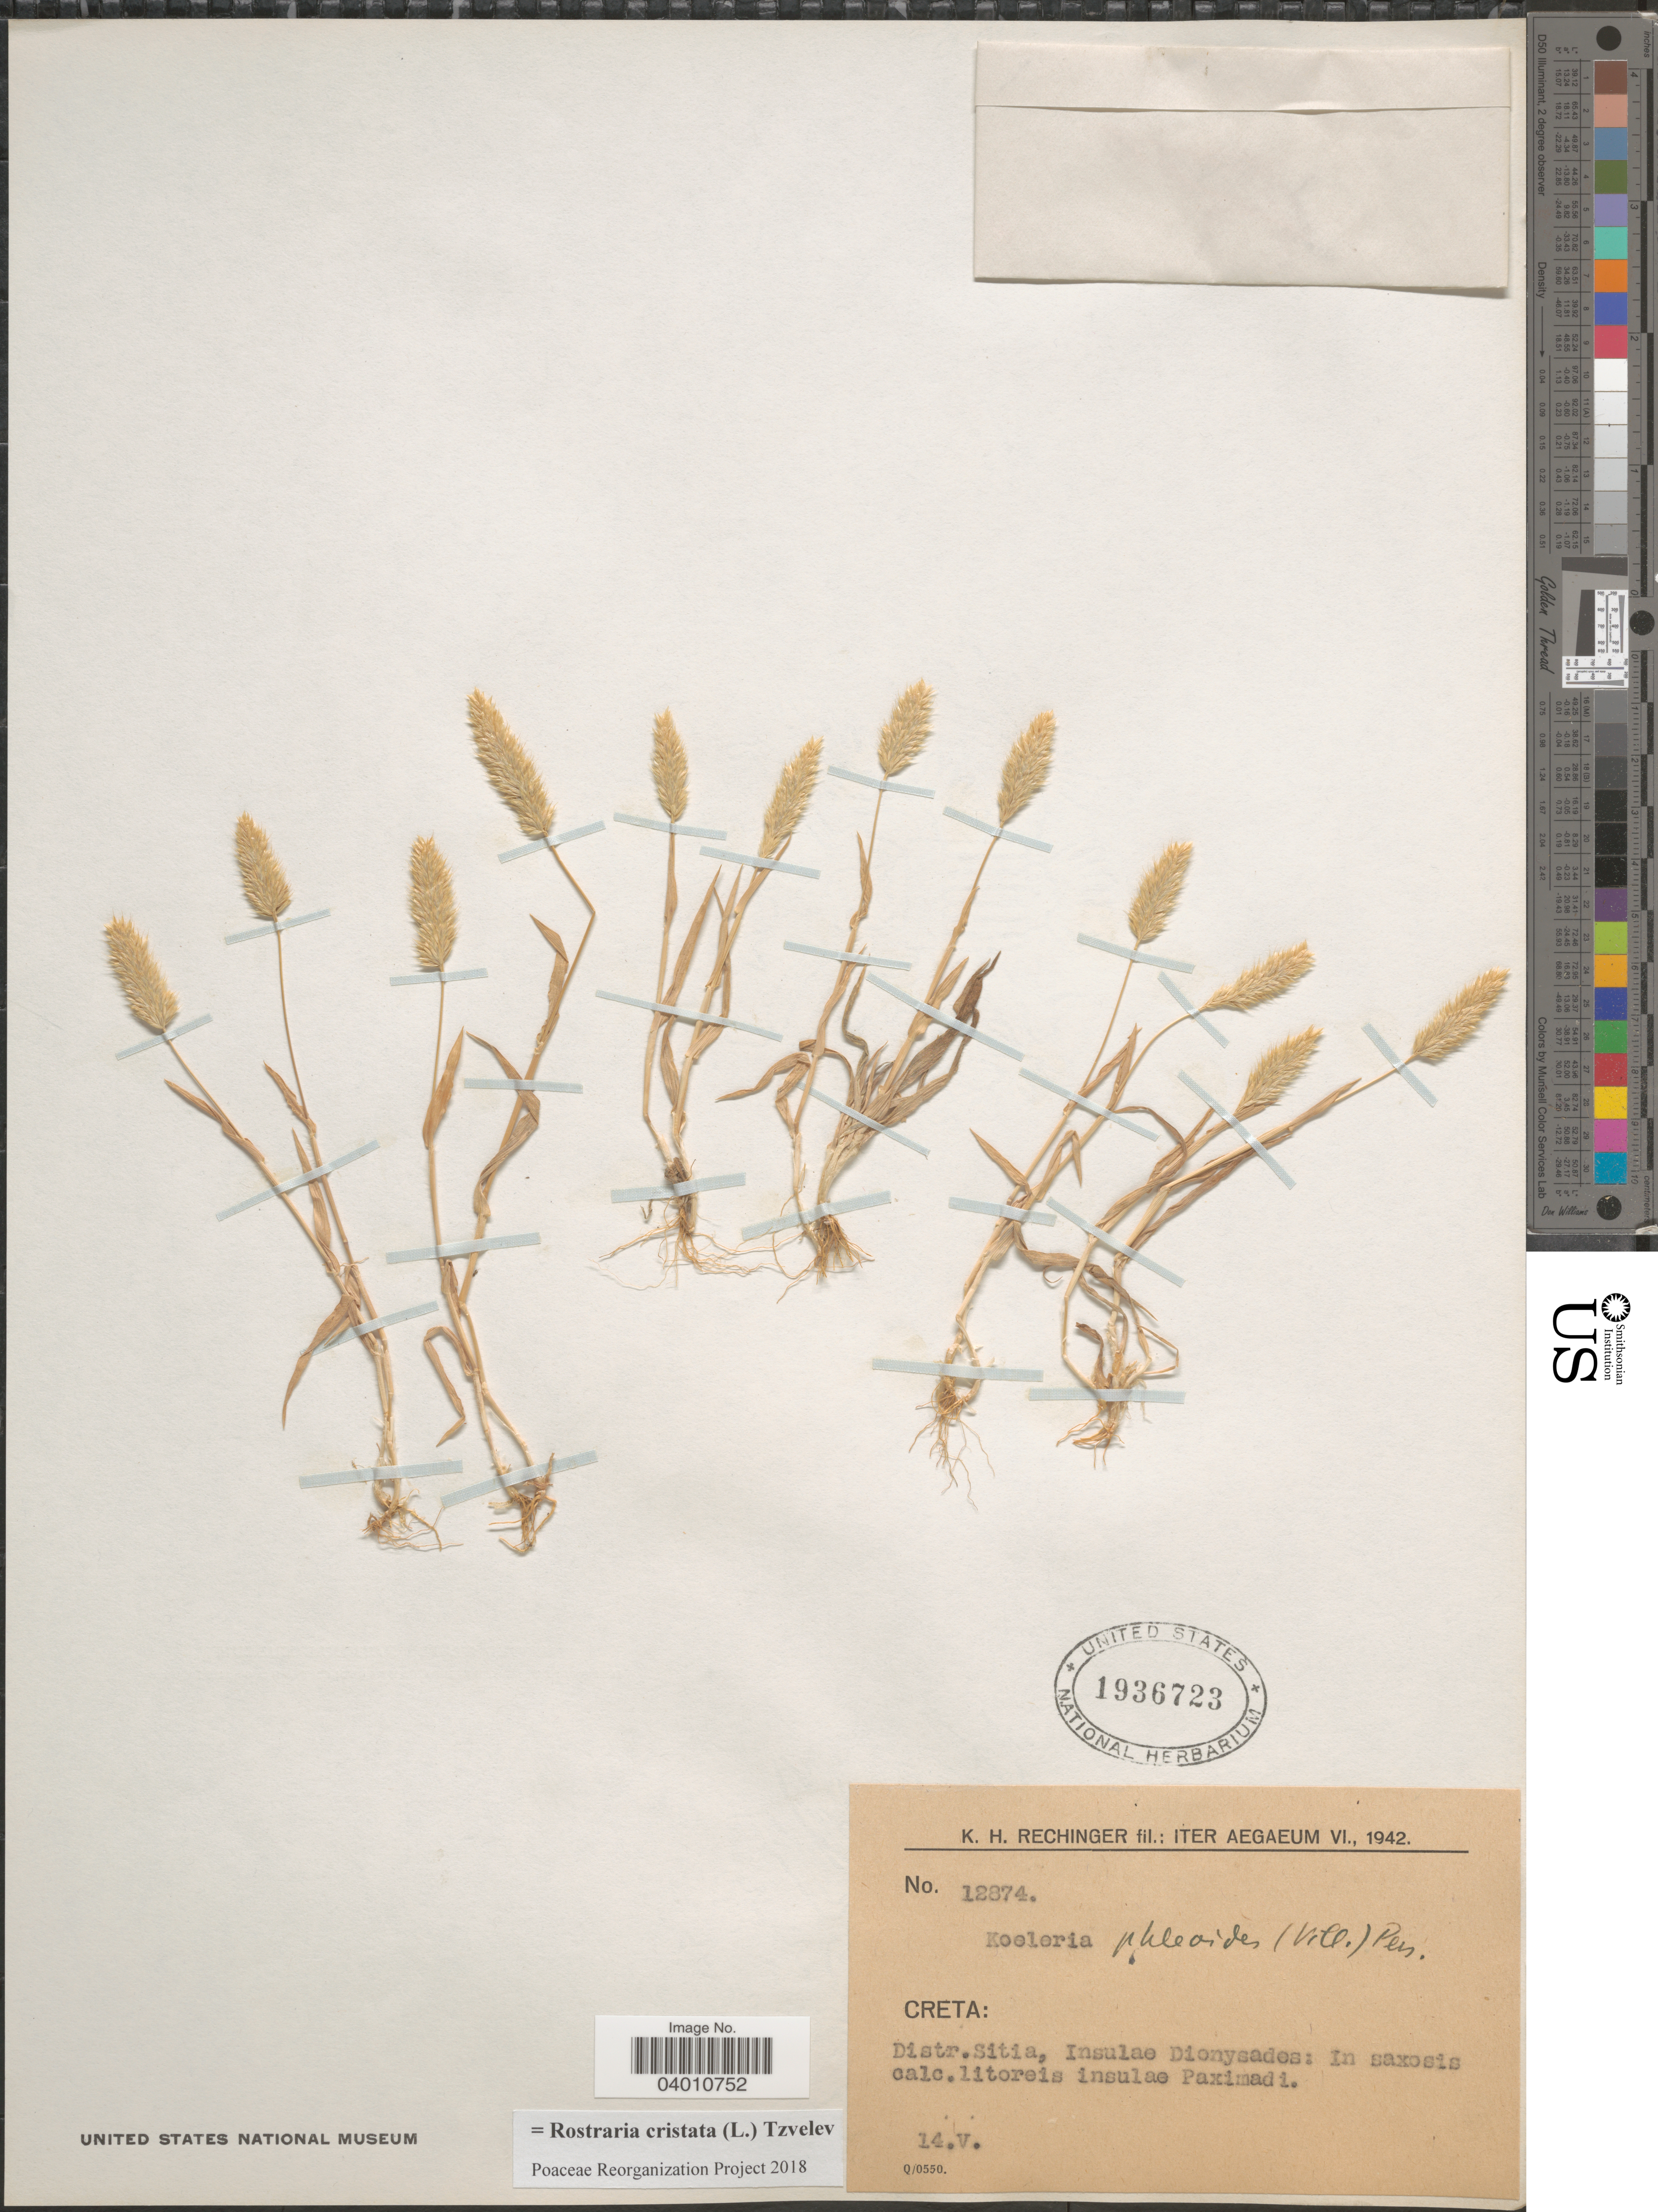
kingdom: Plantae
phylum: Tracheophyta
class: Liliopsida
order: Poales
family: Poaceae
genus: Rostraria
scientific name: Rostraria cristata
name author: (L.) Tzvelev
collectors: K. H. Rechinger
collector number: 12874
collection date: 1942-05-14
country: Greece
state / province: Crete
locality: Creta: Distr. Sitia, Insulae Dionysades: In saxosis calc. litoreis inulae Paximadi.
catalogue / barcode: US 1936723